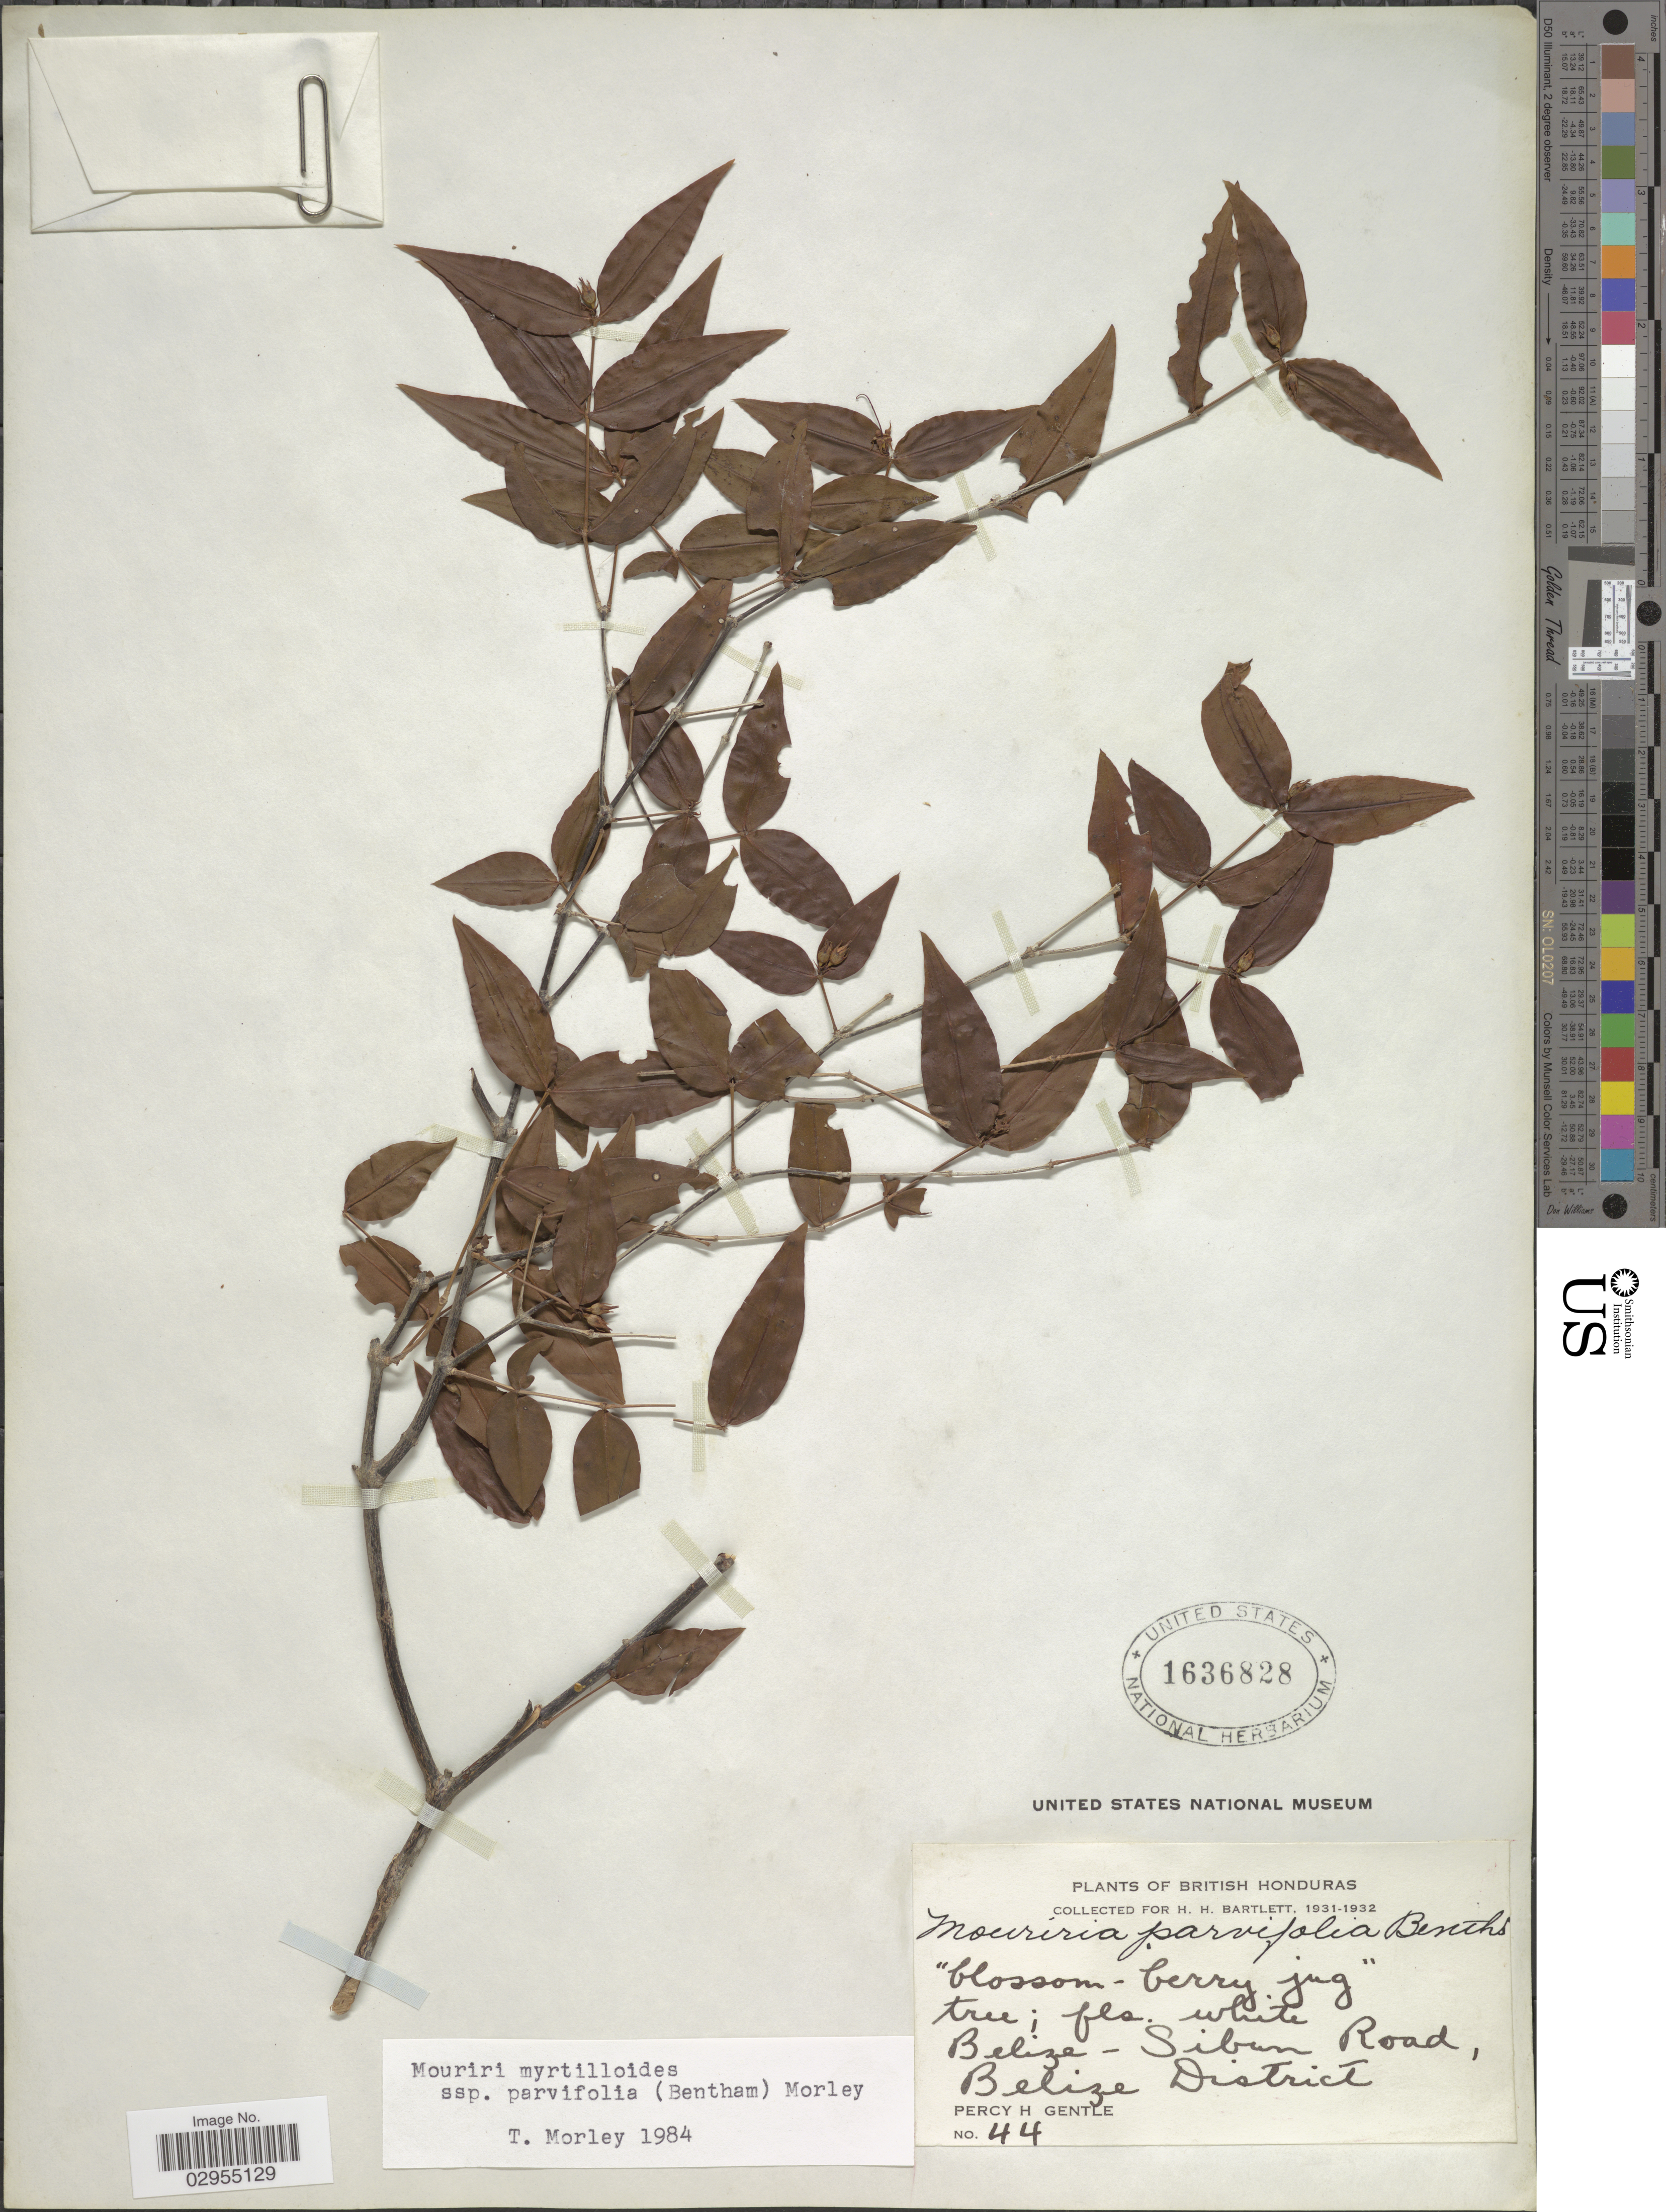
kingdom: Plantae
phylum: Tracheophyta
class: Magnoliopsida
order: Myrtales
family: Melastomataceae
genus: Mouriri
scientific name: Mouriri parvifolia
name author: Benth.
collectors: P. H. Gentle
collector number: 44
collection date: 1931/1932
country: Belize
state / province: Belize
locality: British Honduras. Sibun Road, Belize District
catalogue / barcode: US 1636828